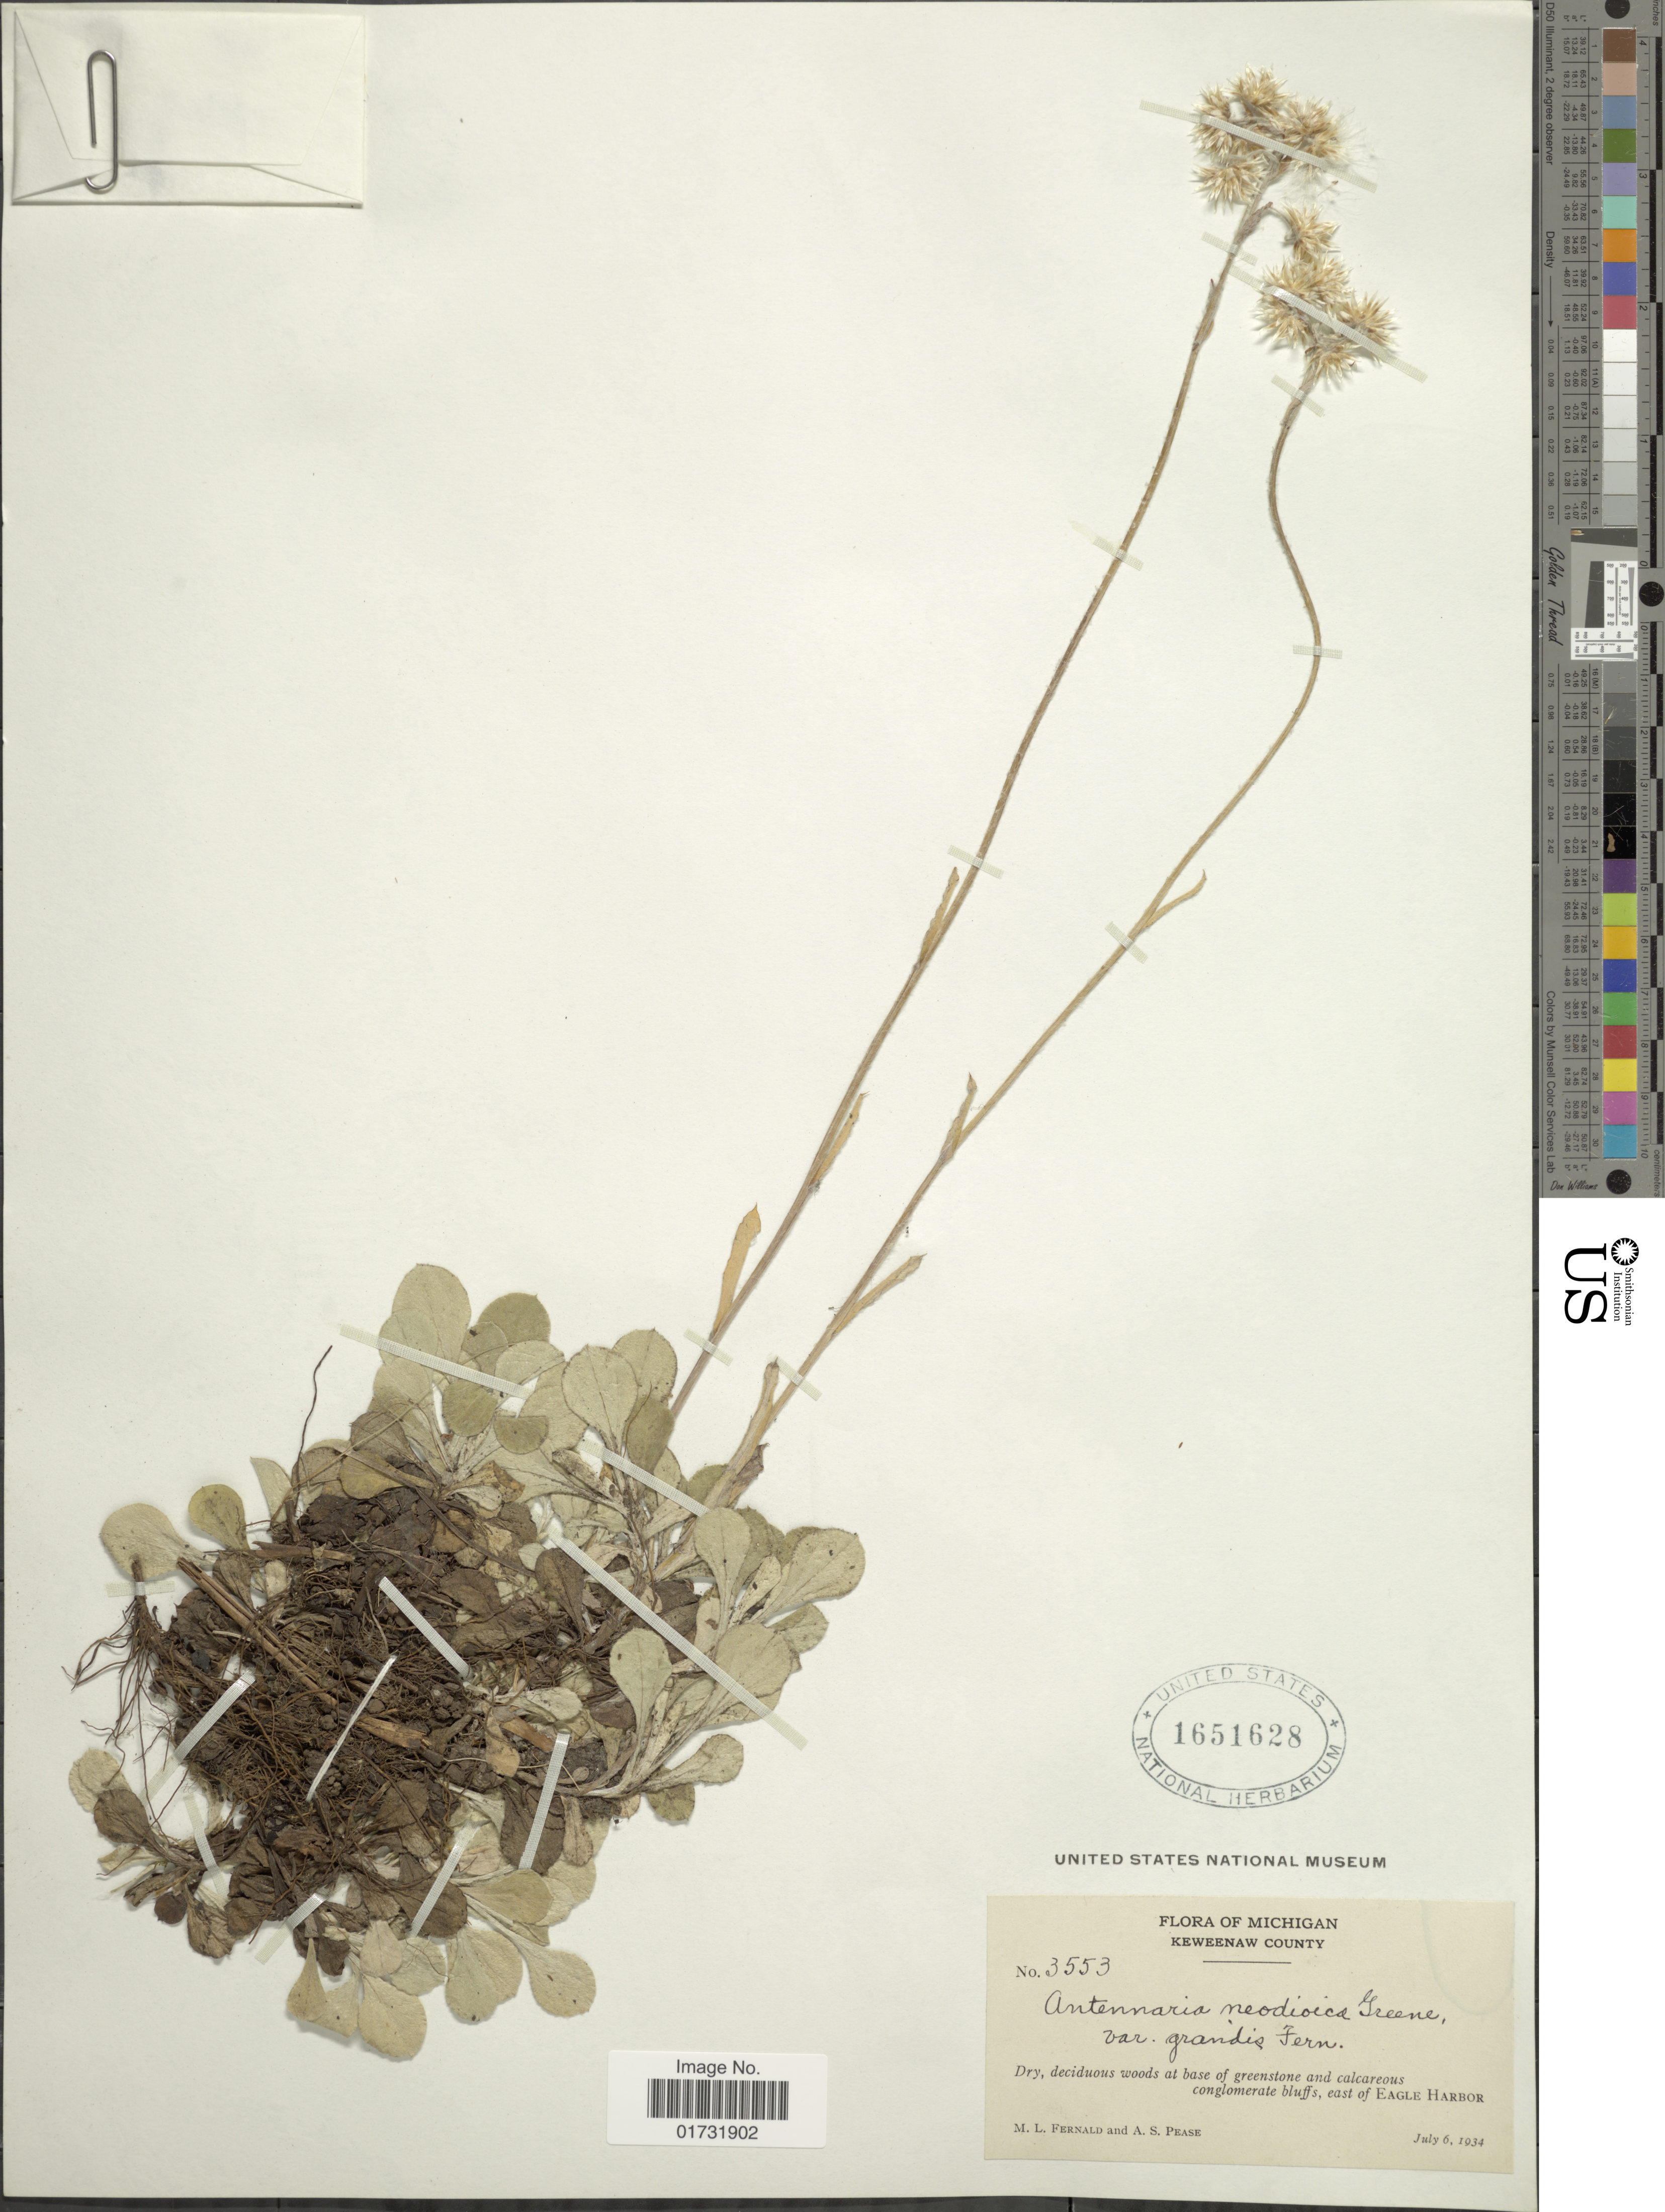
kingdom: Plantae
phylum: Tracheophyta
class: Magnoliopsida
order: Asterales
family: Asteraceae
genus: Antennaria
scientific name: Antennaria neodioica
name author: Greene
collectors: M. L. Fernald & A. S. Pease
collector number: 3553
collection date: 1934-07-06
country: United States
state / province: Michigan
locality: Keweenaw County. east of Eagle Harbour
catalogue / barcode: US 1651628